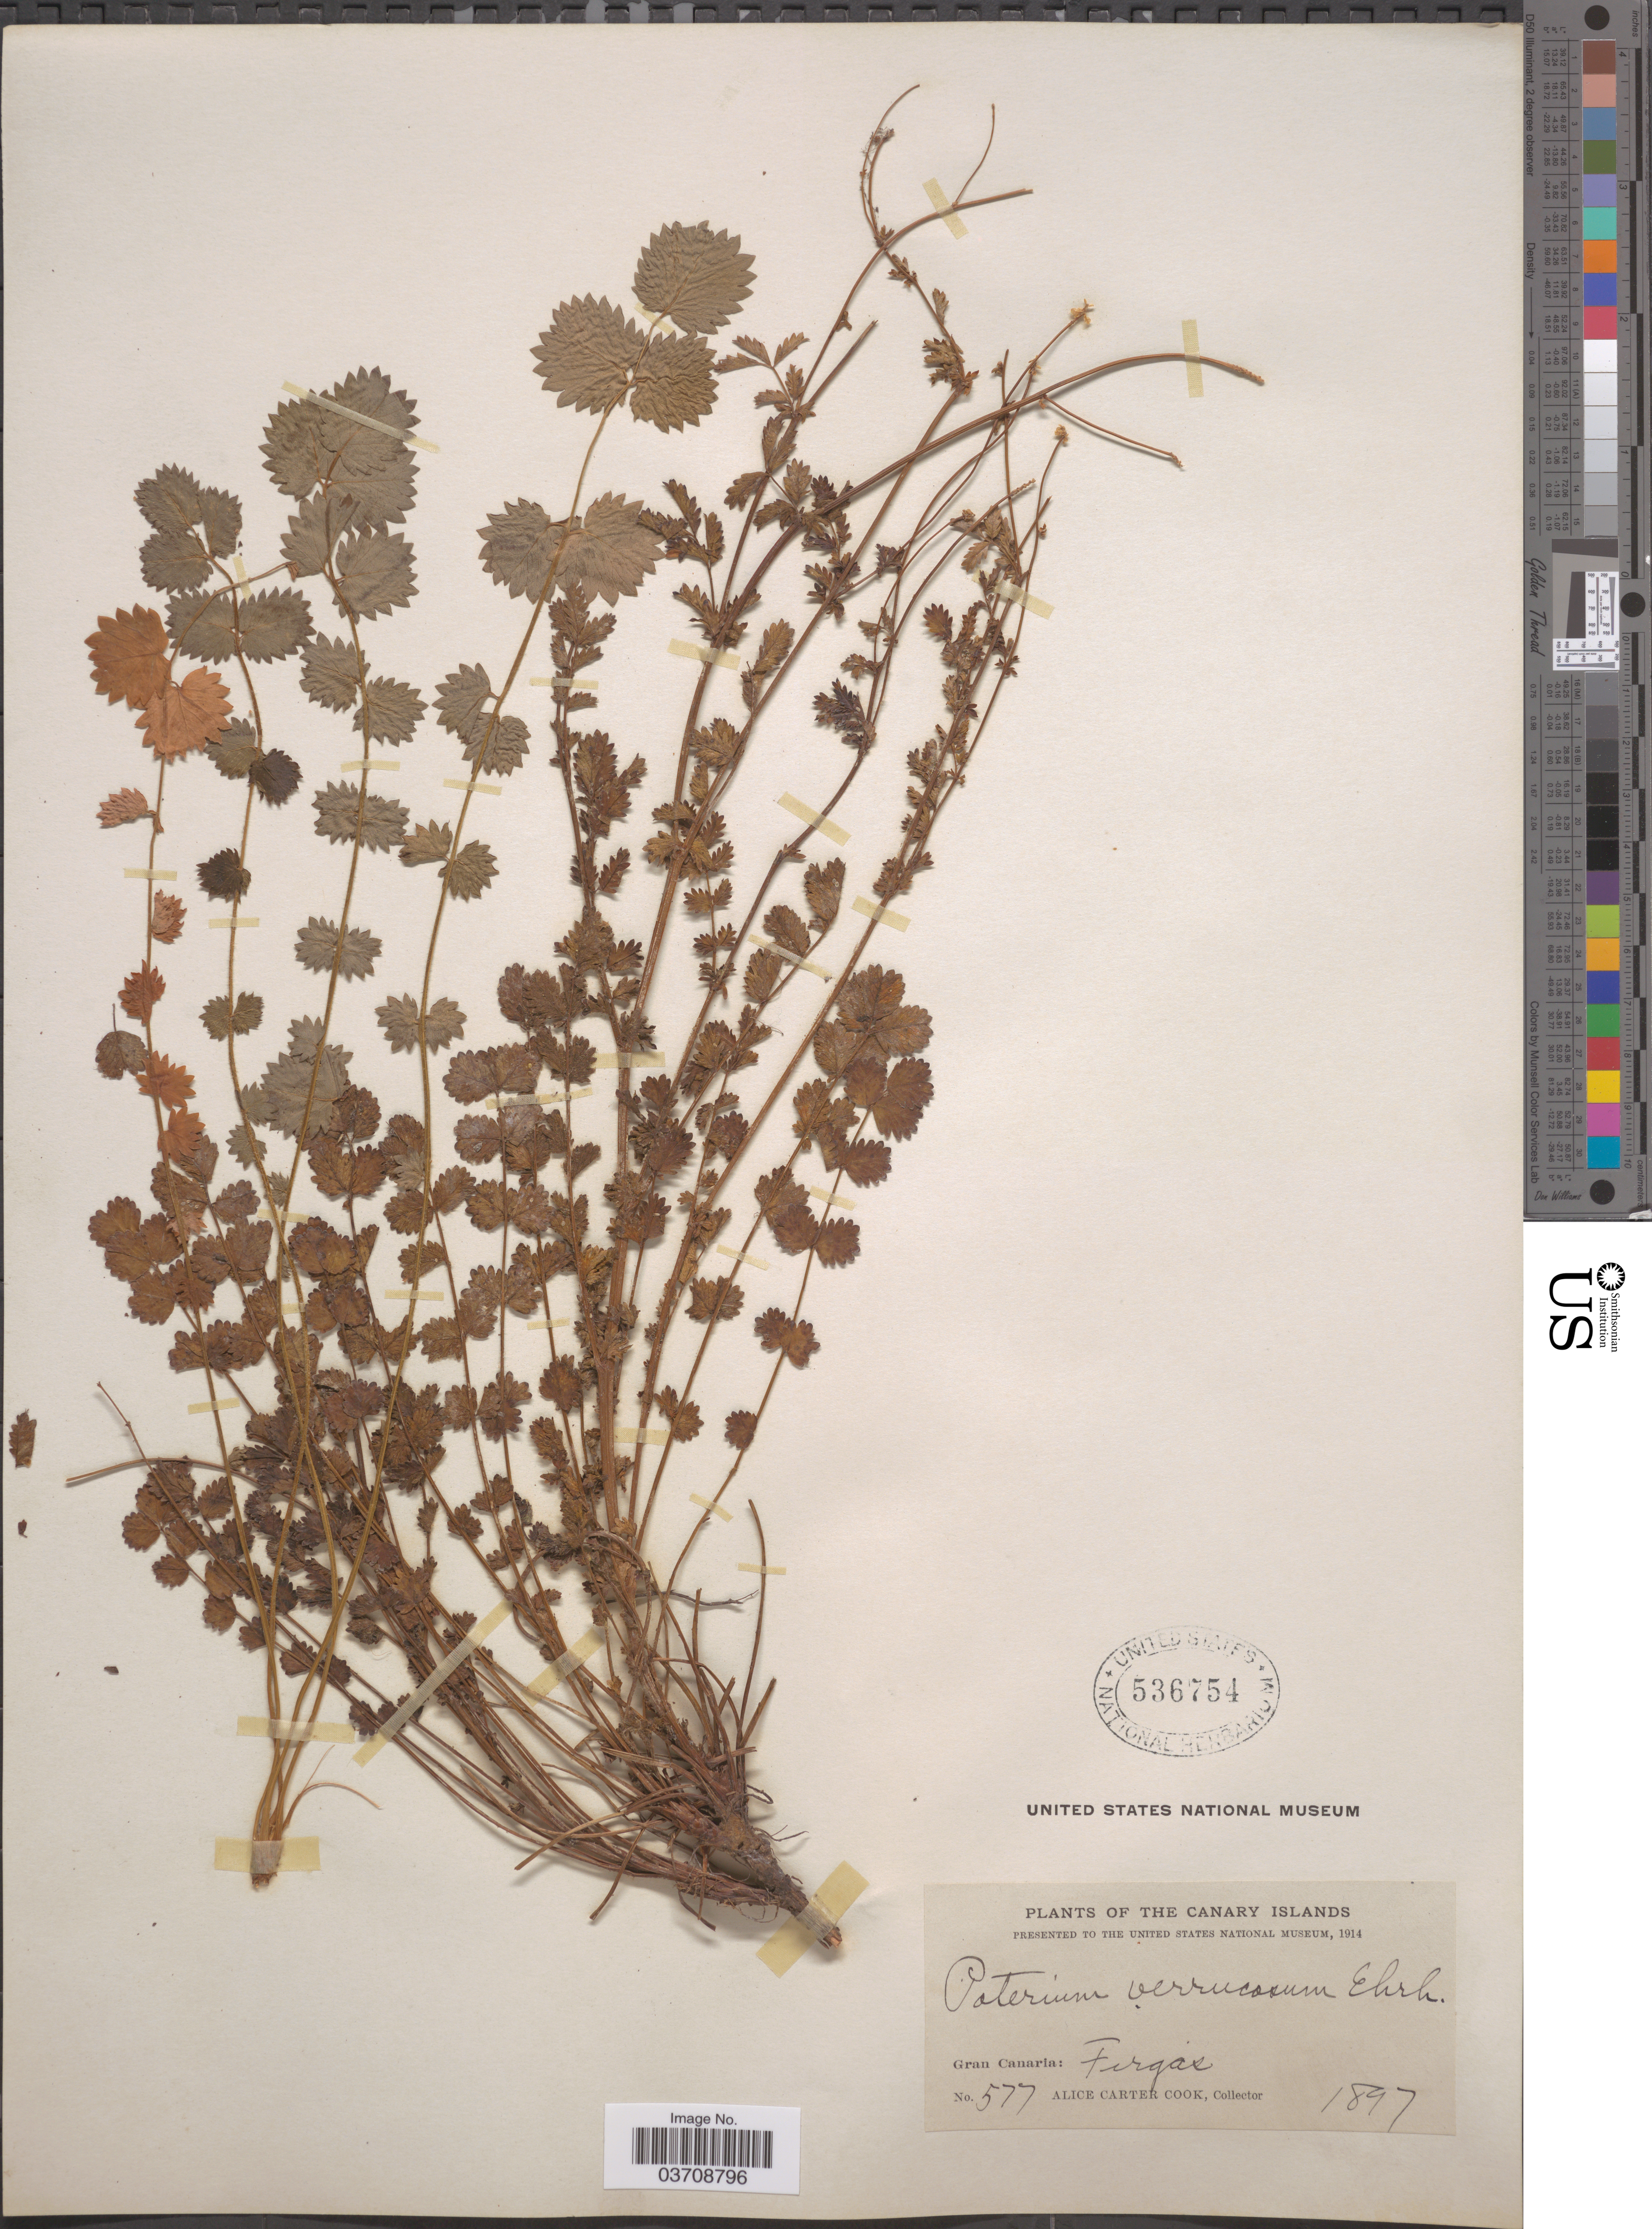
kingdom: Plantae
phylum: Tracheophyta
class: Magnoliopsida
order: Rosales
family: Rosaceae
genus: Sanguisorba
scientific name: Sanguisorba verrucosa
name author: (Link ex G. Don) Ces.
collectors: Alice C. Cook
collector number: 577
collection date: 1897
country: Spain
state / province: Canarias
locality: The Canary Islands. Gran Canaria: Fergas.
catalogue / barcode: US 536754